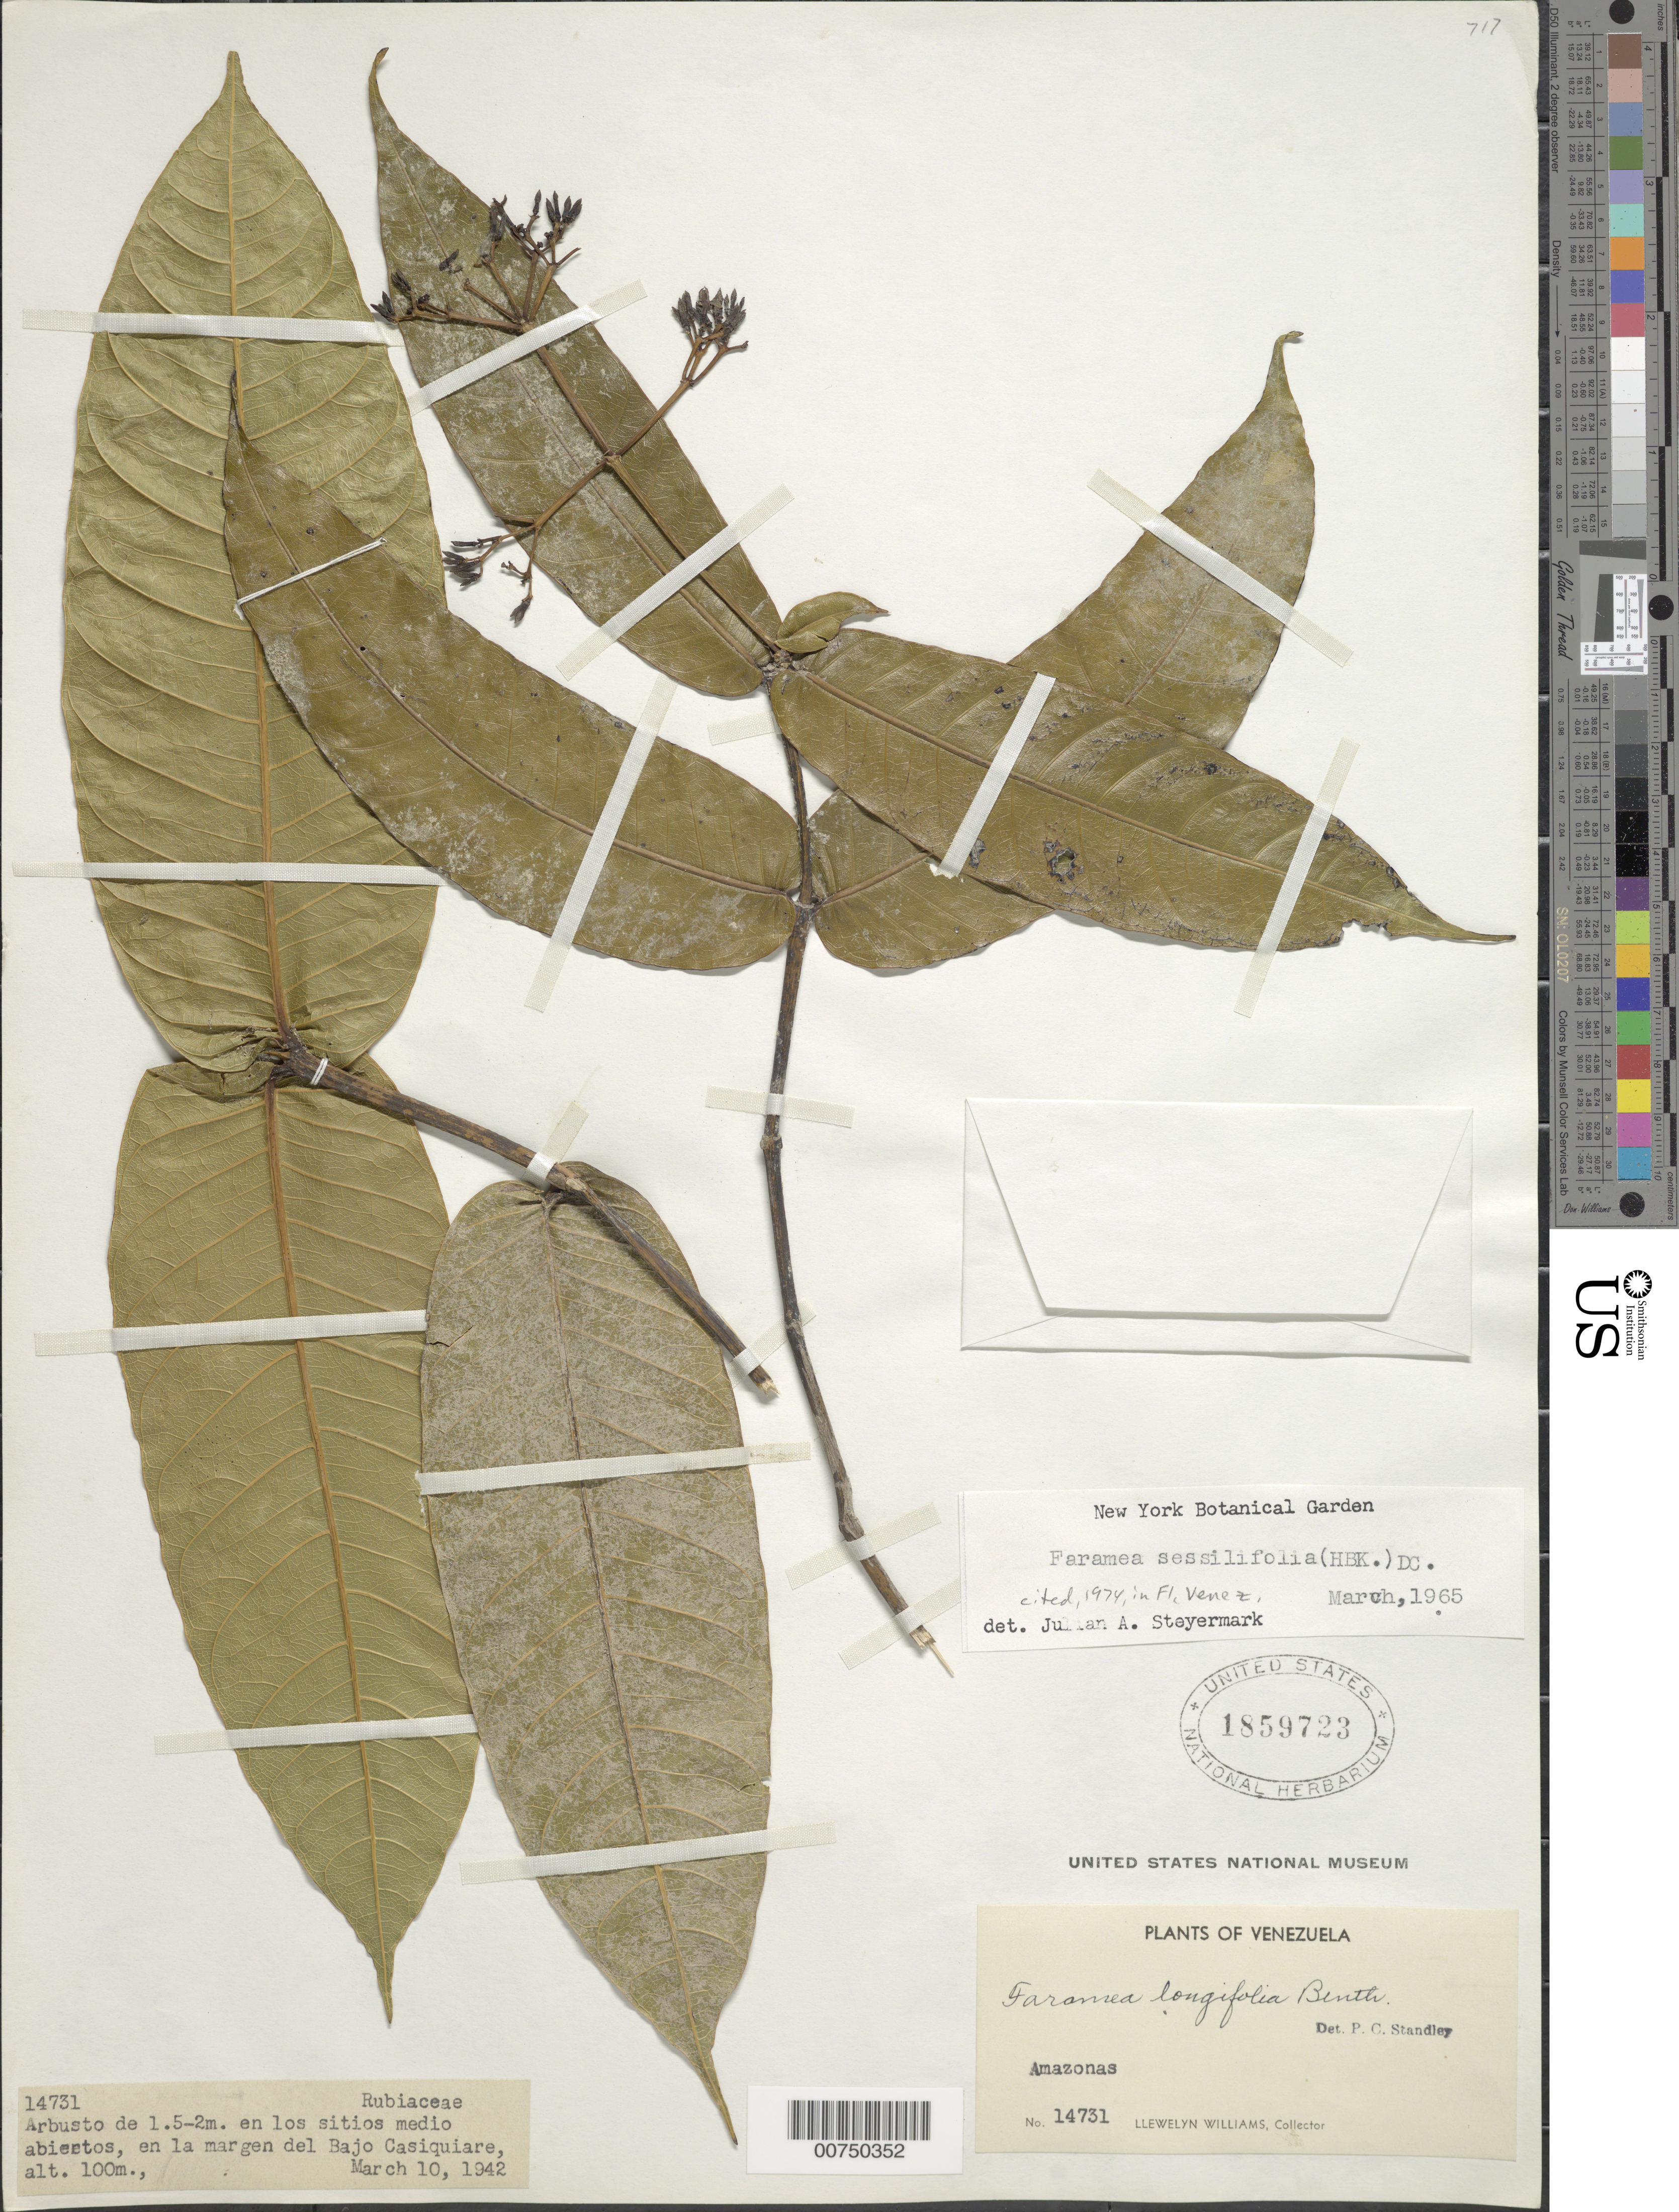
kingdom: Plantae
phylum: Tracheophyta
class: Magnoliopsida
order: Gentianales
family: Rubiaceae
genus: Faramea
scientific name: Faramea sessilifolia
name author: (Kunth) DC.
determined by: Steyermark, Julian A., (VEN)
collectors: Ll. Williams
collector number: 14731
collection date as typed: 10-Mar-42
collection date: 1942-03-10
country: Venezuela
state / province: Amazonas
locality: Solano, Bajo Río Casiquiare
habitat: Sitios medio abiertos, margen del bajo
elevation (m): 100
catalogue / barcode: US 1859723